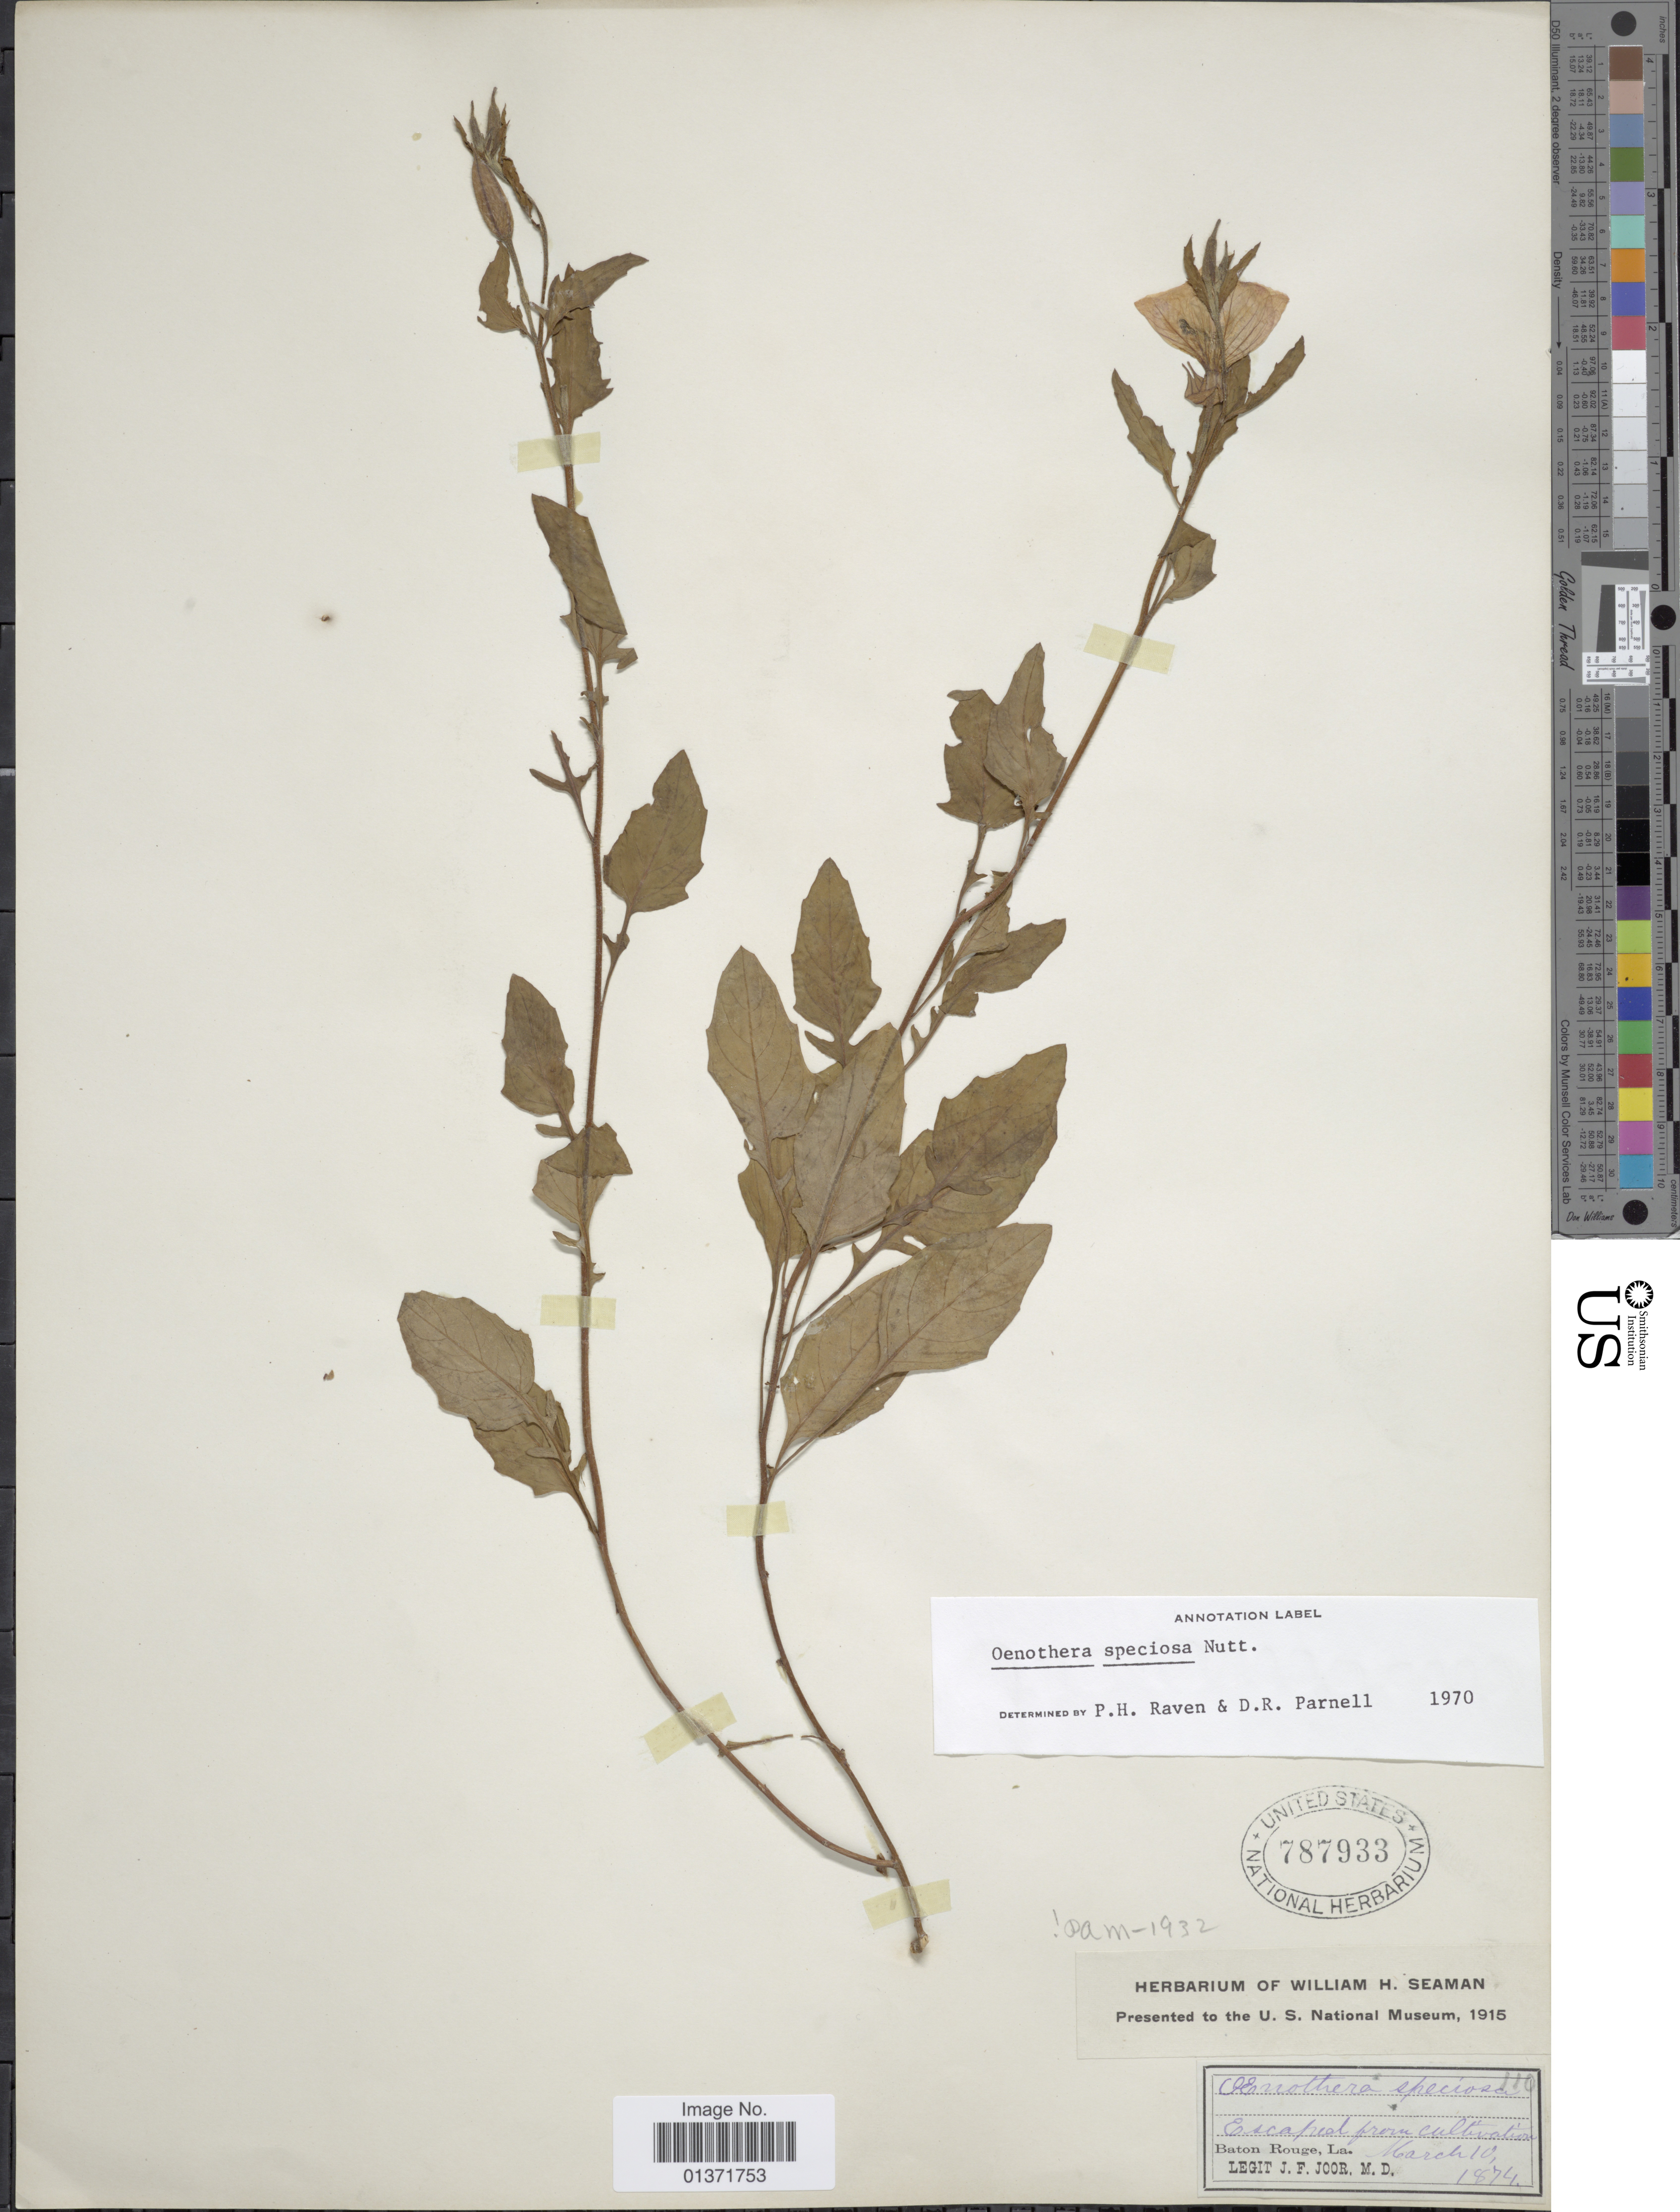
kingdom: Plantae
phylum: Tracheophyta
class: Magnoliopsida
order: Myrtales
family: Onagraceae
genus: Oenothera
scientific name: Oenothera speciosa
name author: Nutt.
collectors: J. F. Joor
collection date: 1874-03-10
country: United States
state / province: Louisiana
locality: Baton Rouge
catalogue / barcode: US 787933